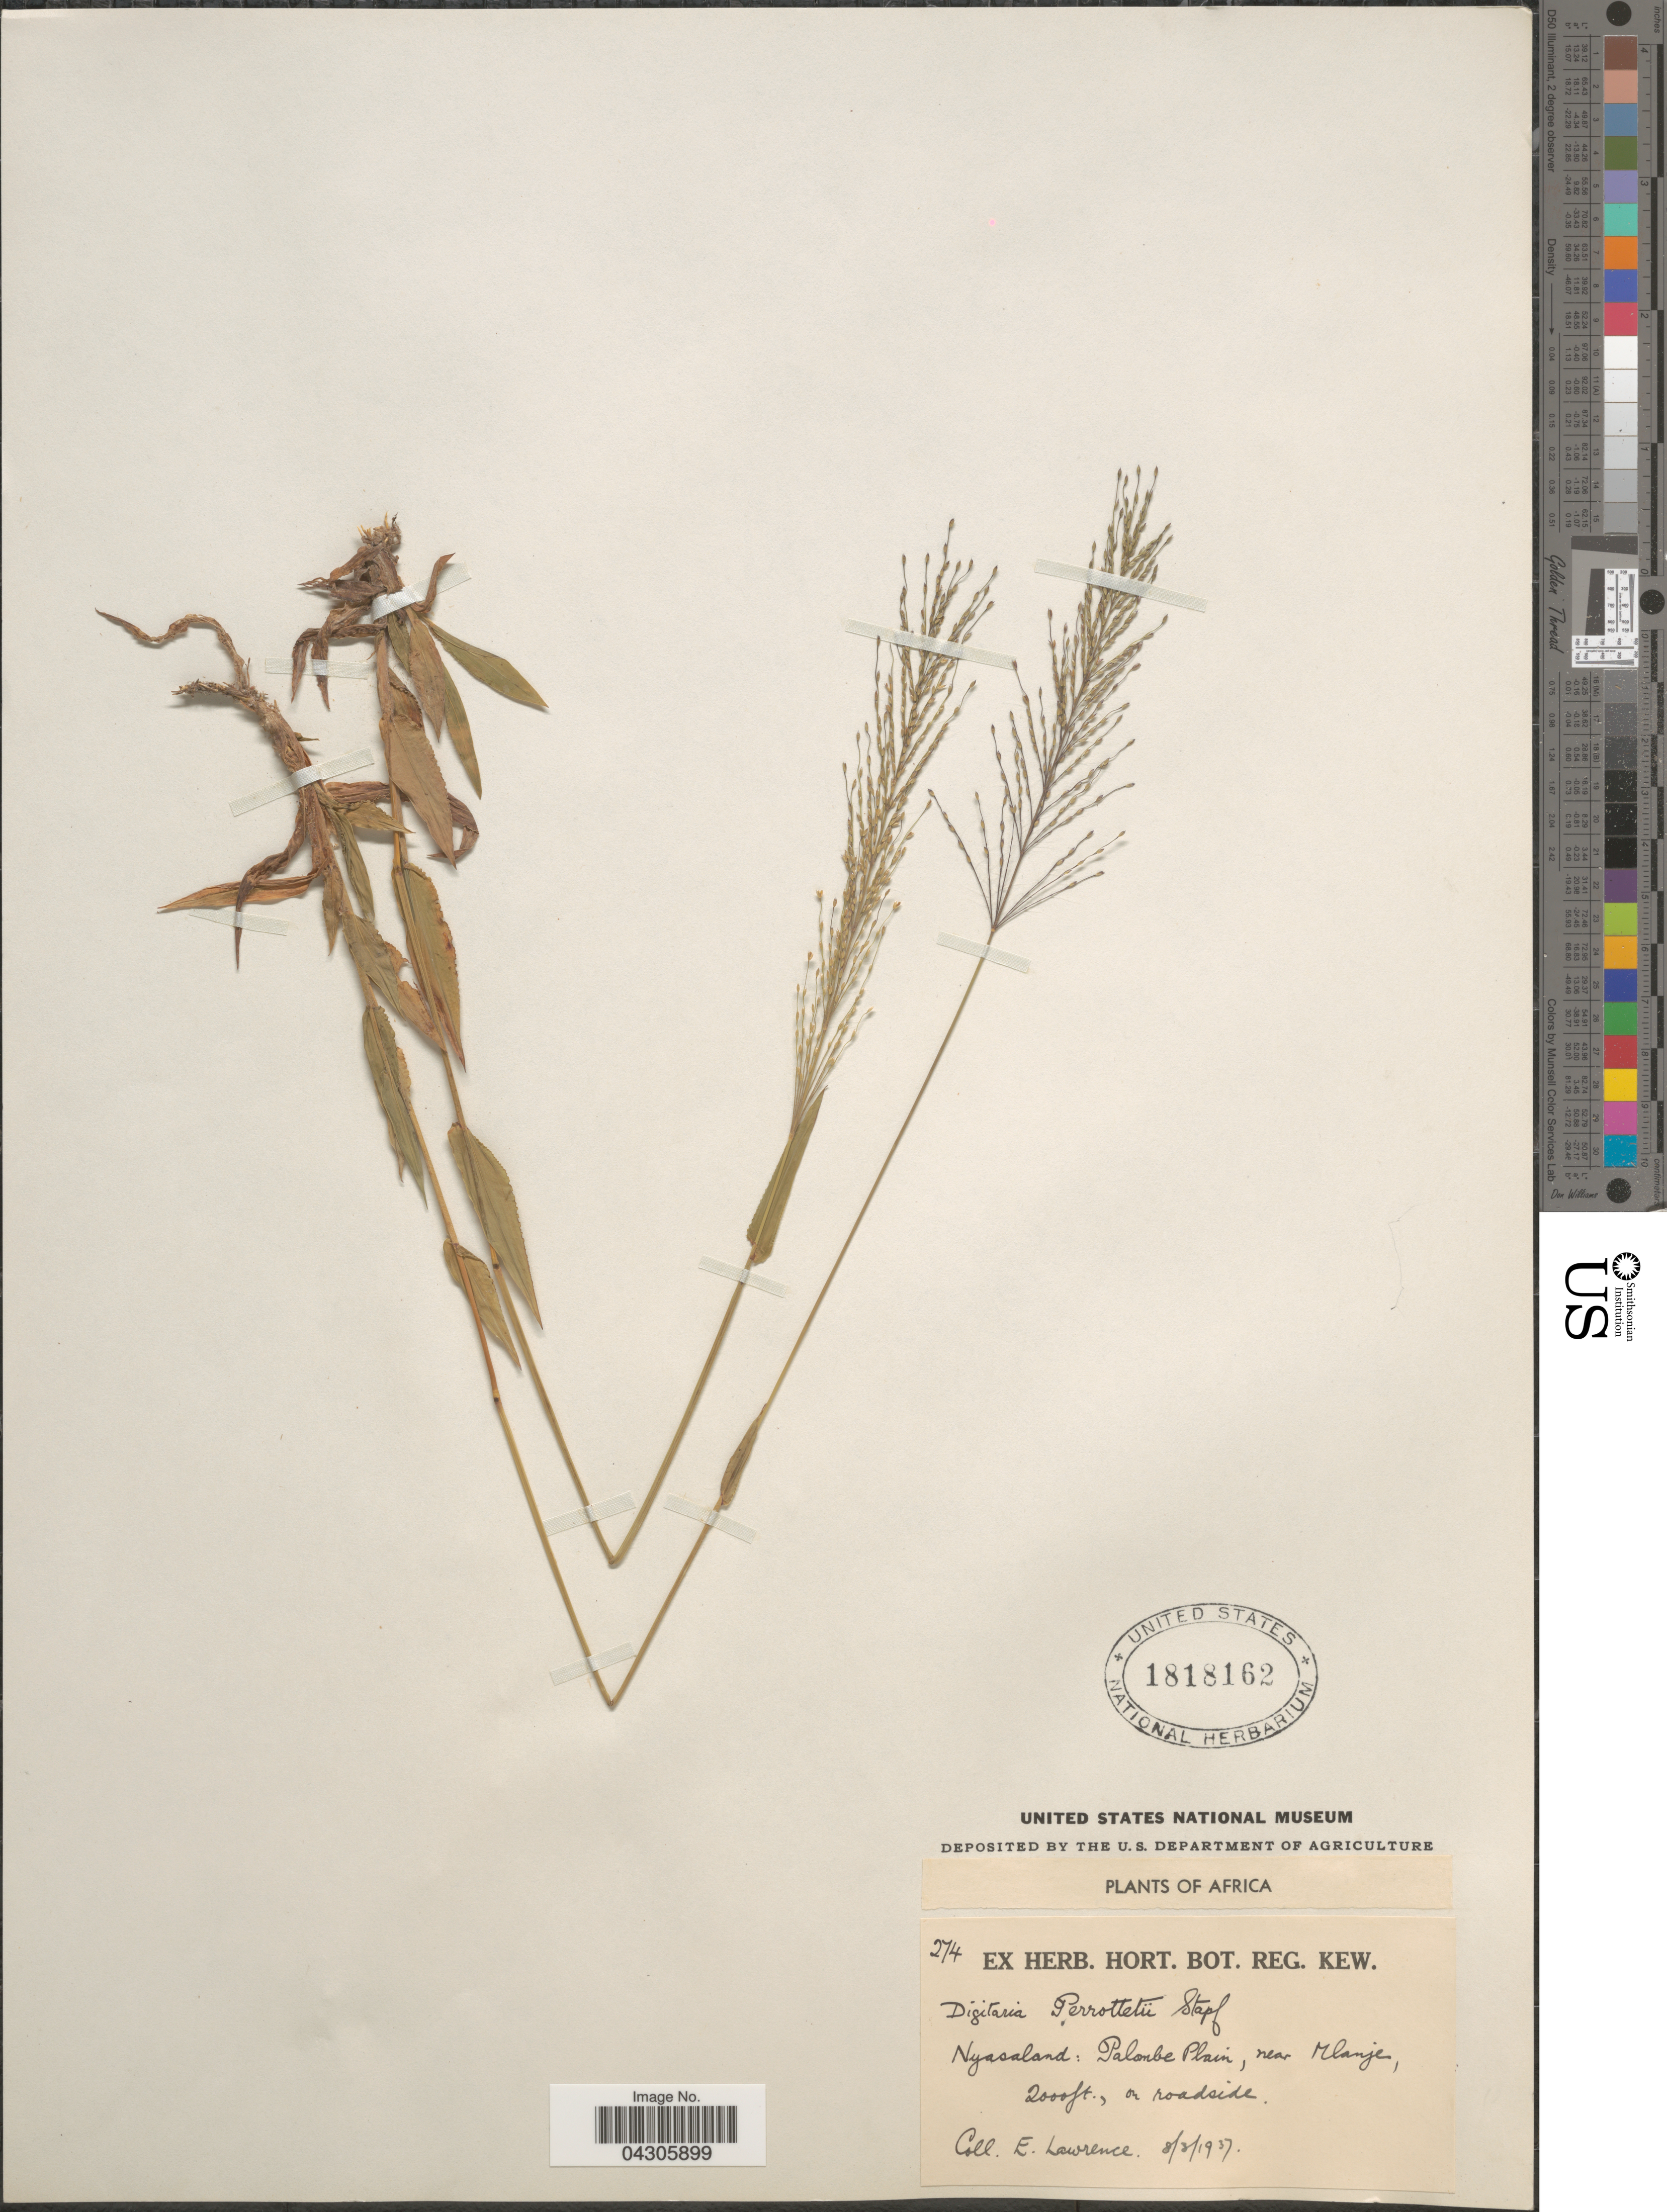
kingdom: Plantae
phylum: Tracheophyta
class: Liliopsida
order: Poales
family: Poaceae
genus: Digitaria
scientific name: Digitaria perrottetii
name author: (Kunth) Stapf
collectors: E. Lawrence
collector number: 274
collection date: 1937-03-08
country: Malawi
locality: Nyasaland: Palombe Plain, near Mlanje.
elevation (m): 610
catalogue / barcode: US 1818162